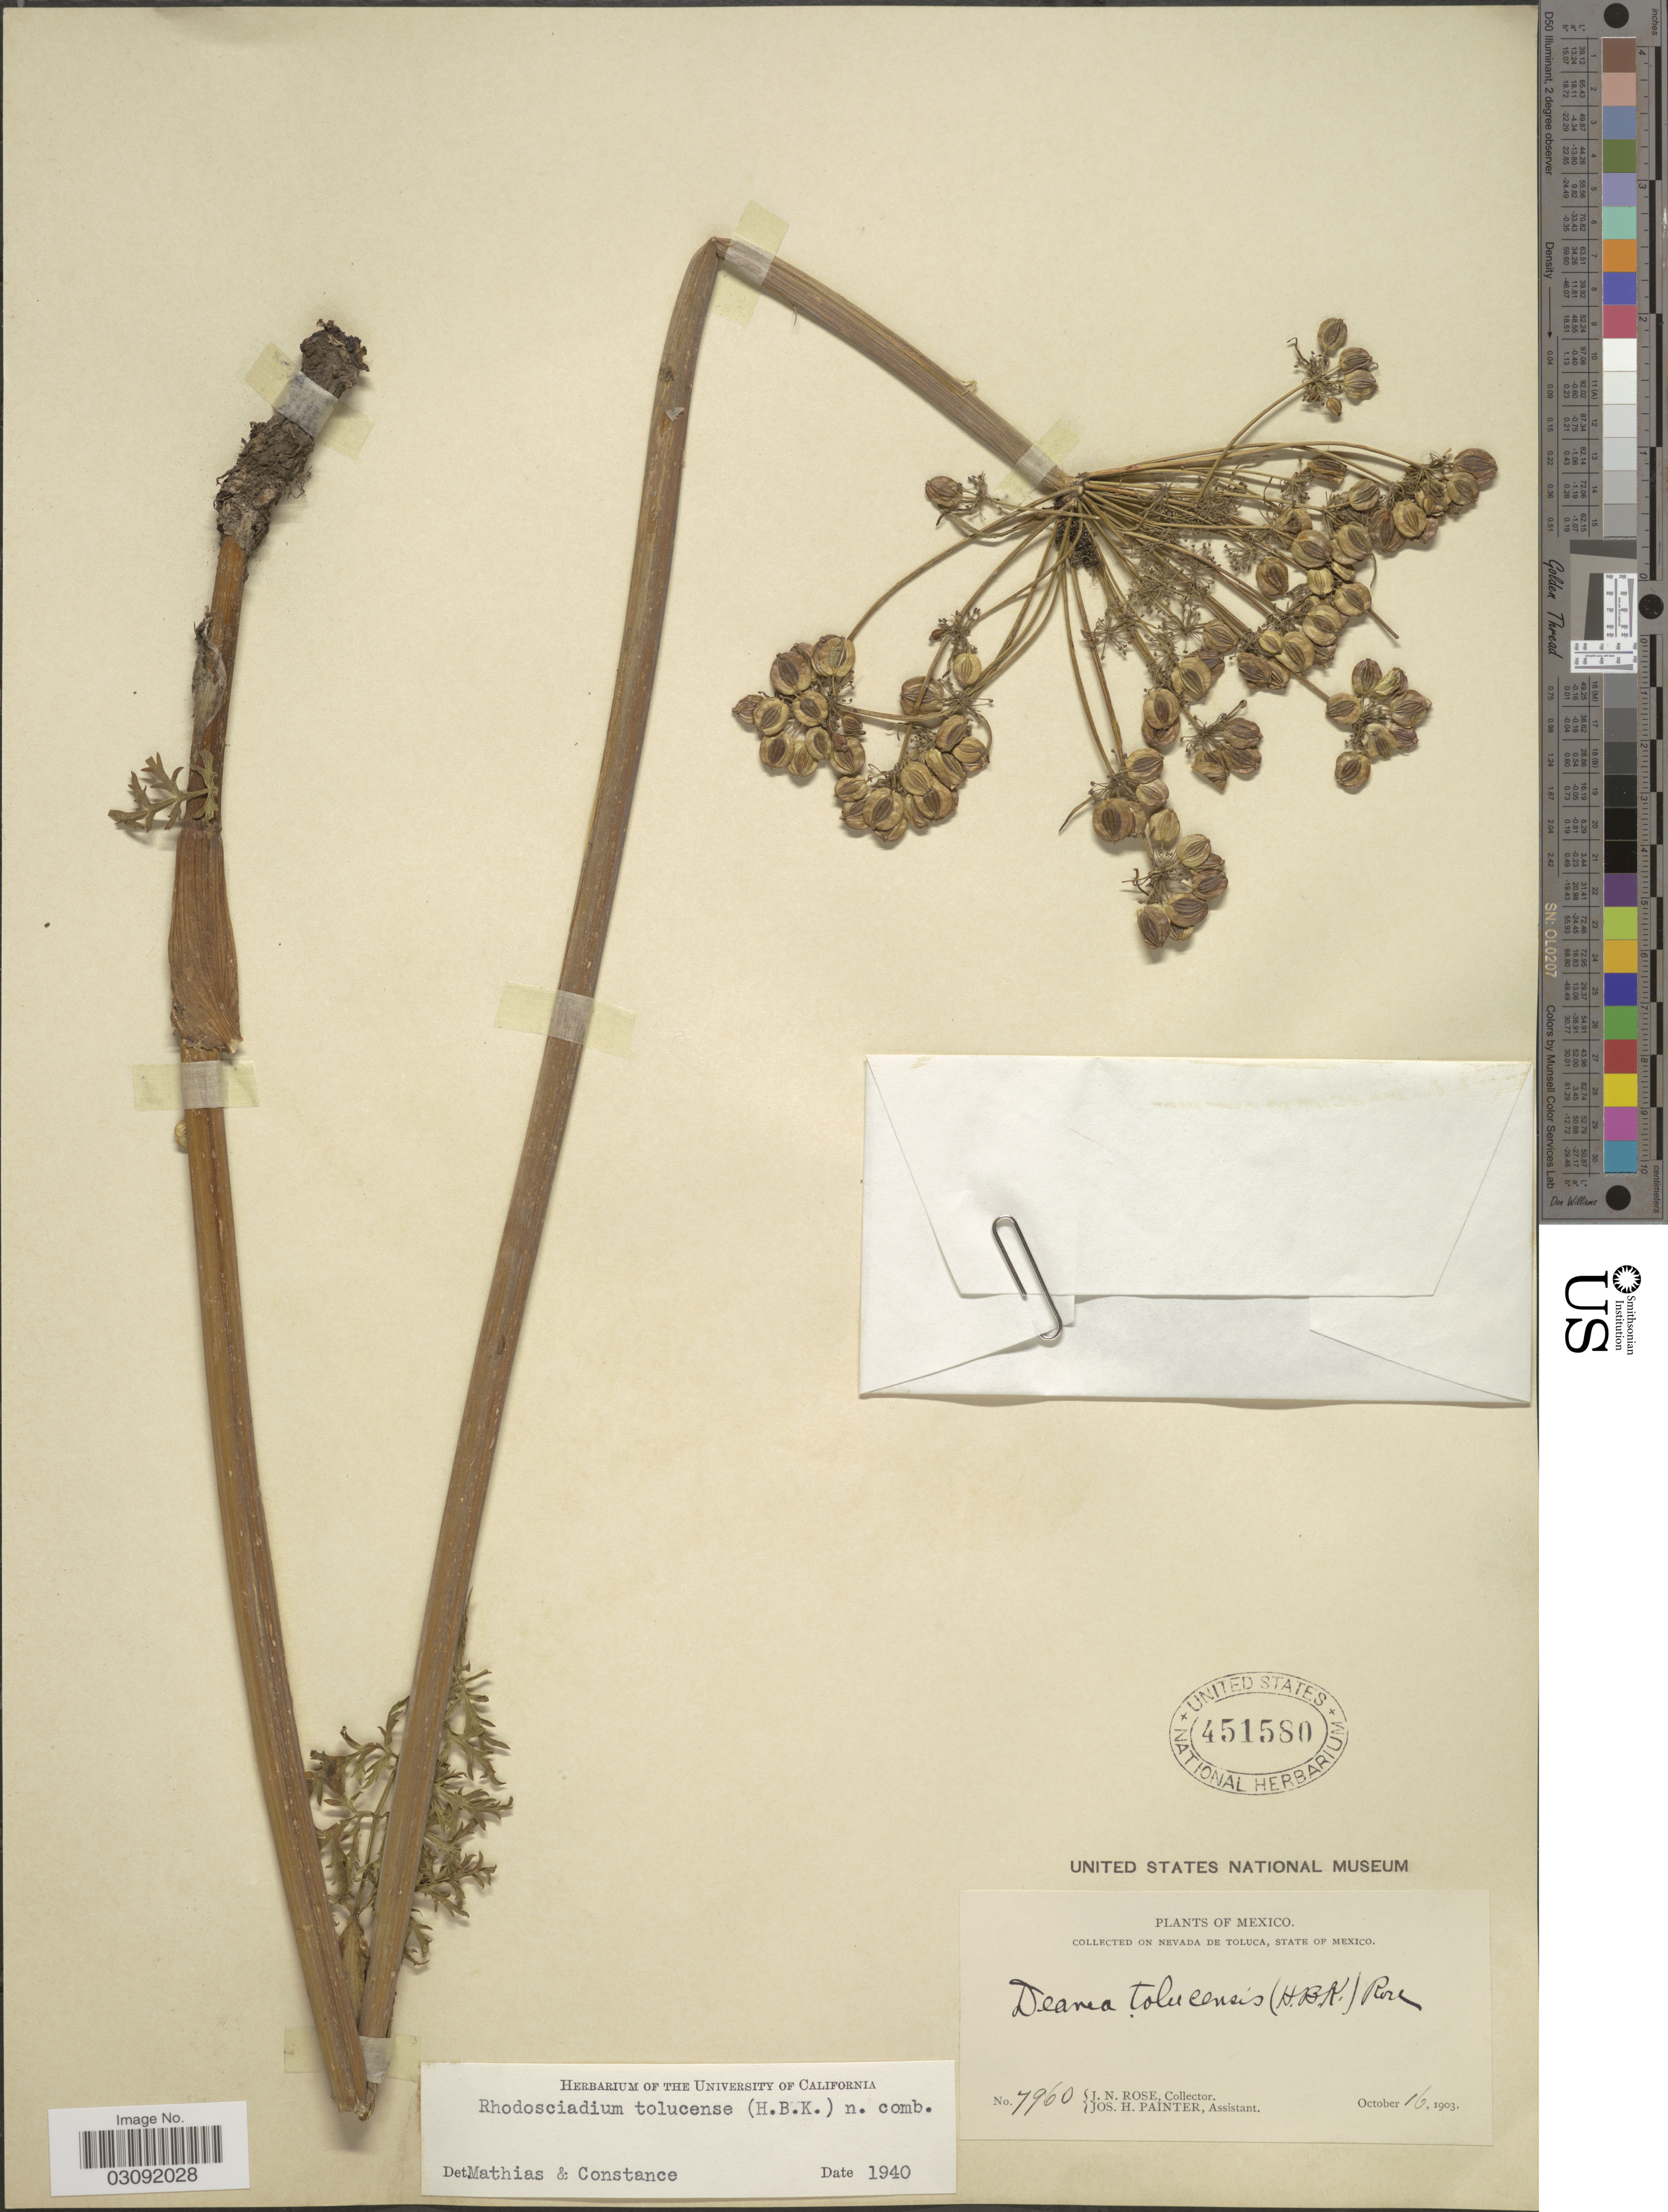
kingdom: Plantae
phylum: Tracheophyta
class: Magnoliopsida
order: Apiales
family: Apiaceae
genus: Rhodosciadium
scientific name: Rhodosciadium tolucense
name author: (Kunth) Mathias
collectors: J. N. Rose & J. H. Painter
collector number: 7960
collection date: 1903-10-16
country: Mexico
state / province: México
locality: On Nevada de Toluca.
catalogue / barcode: US 451580